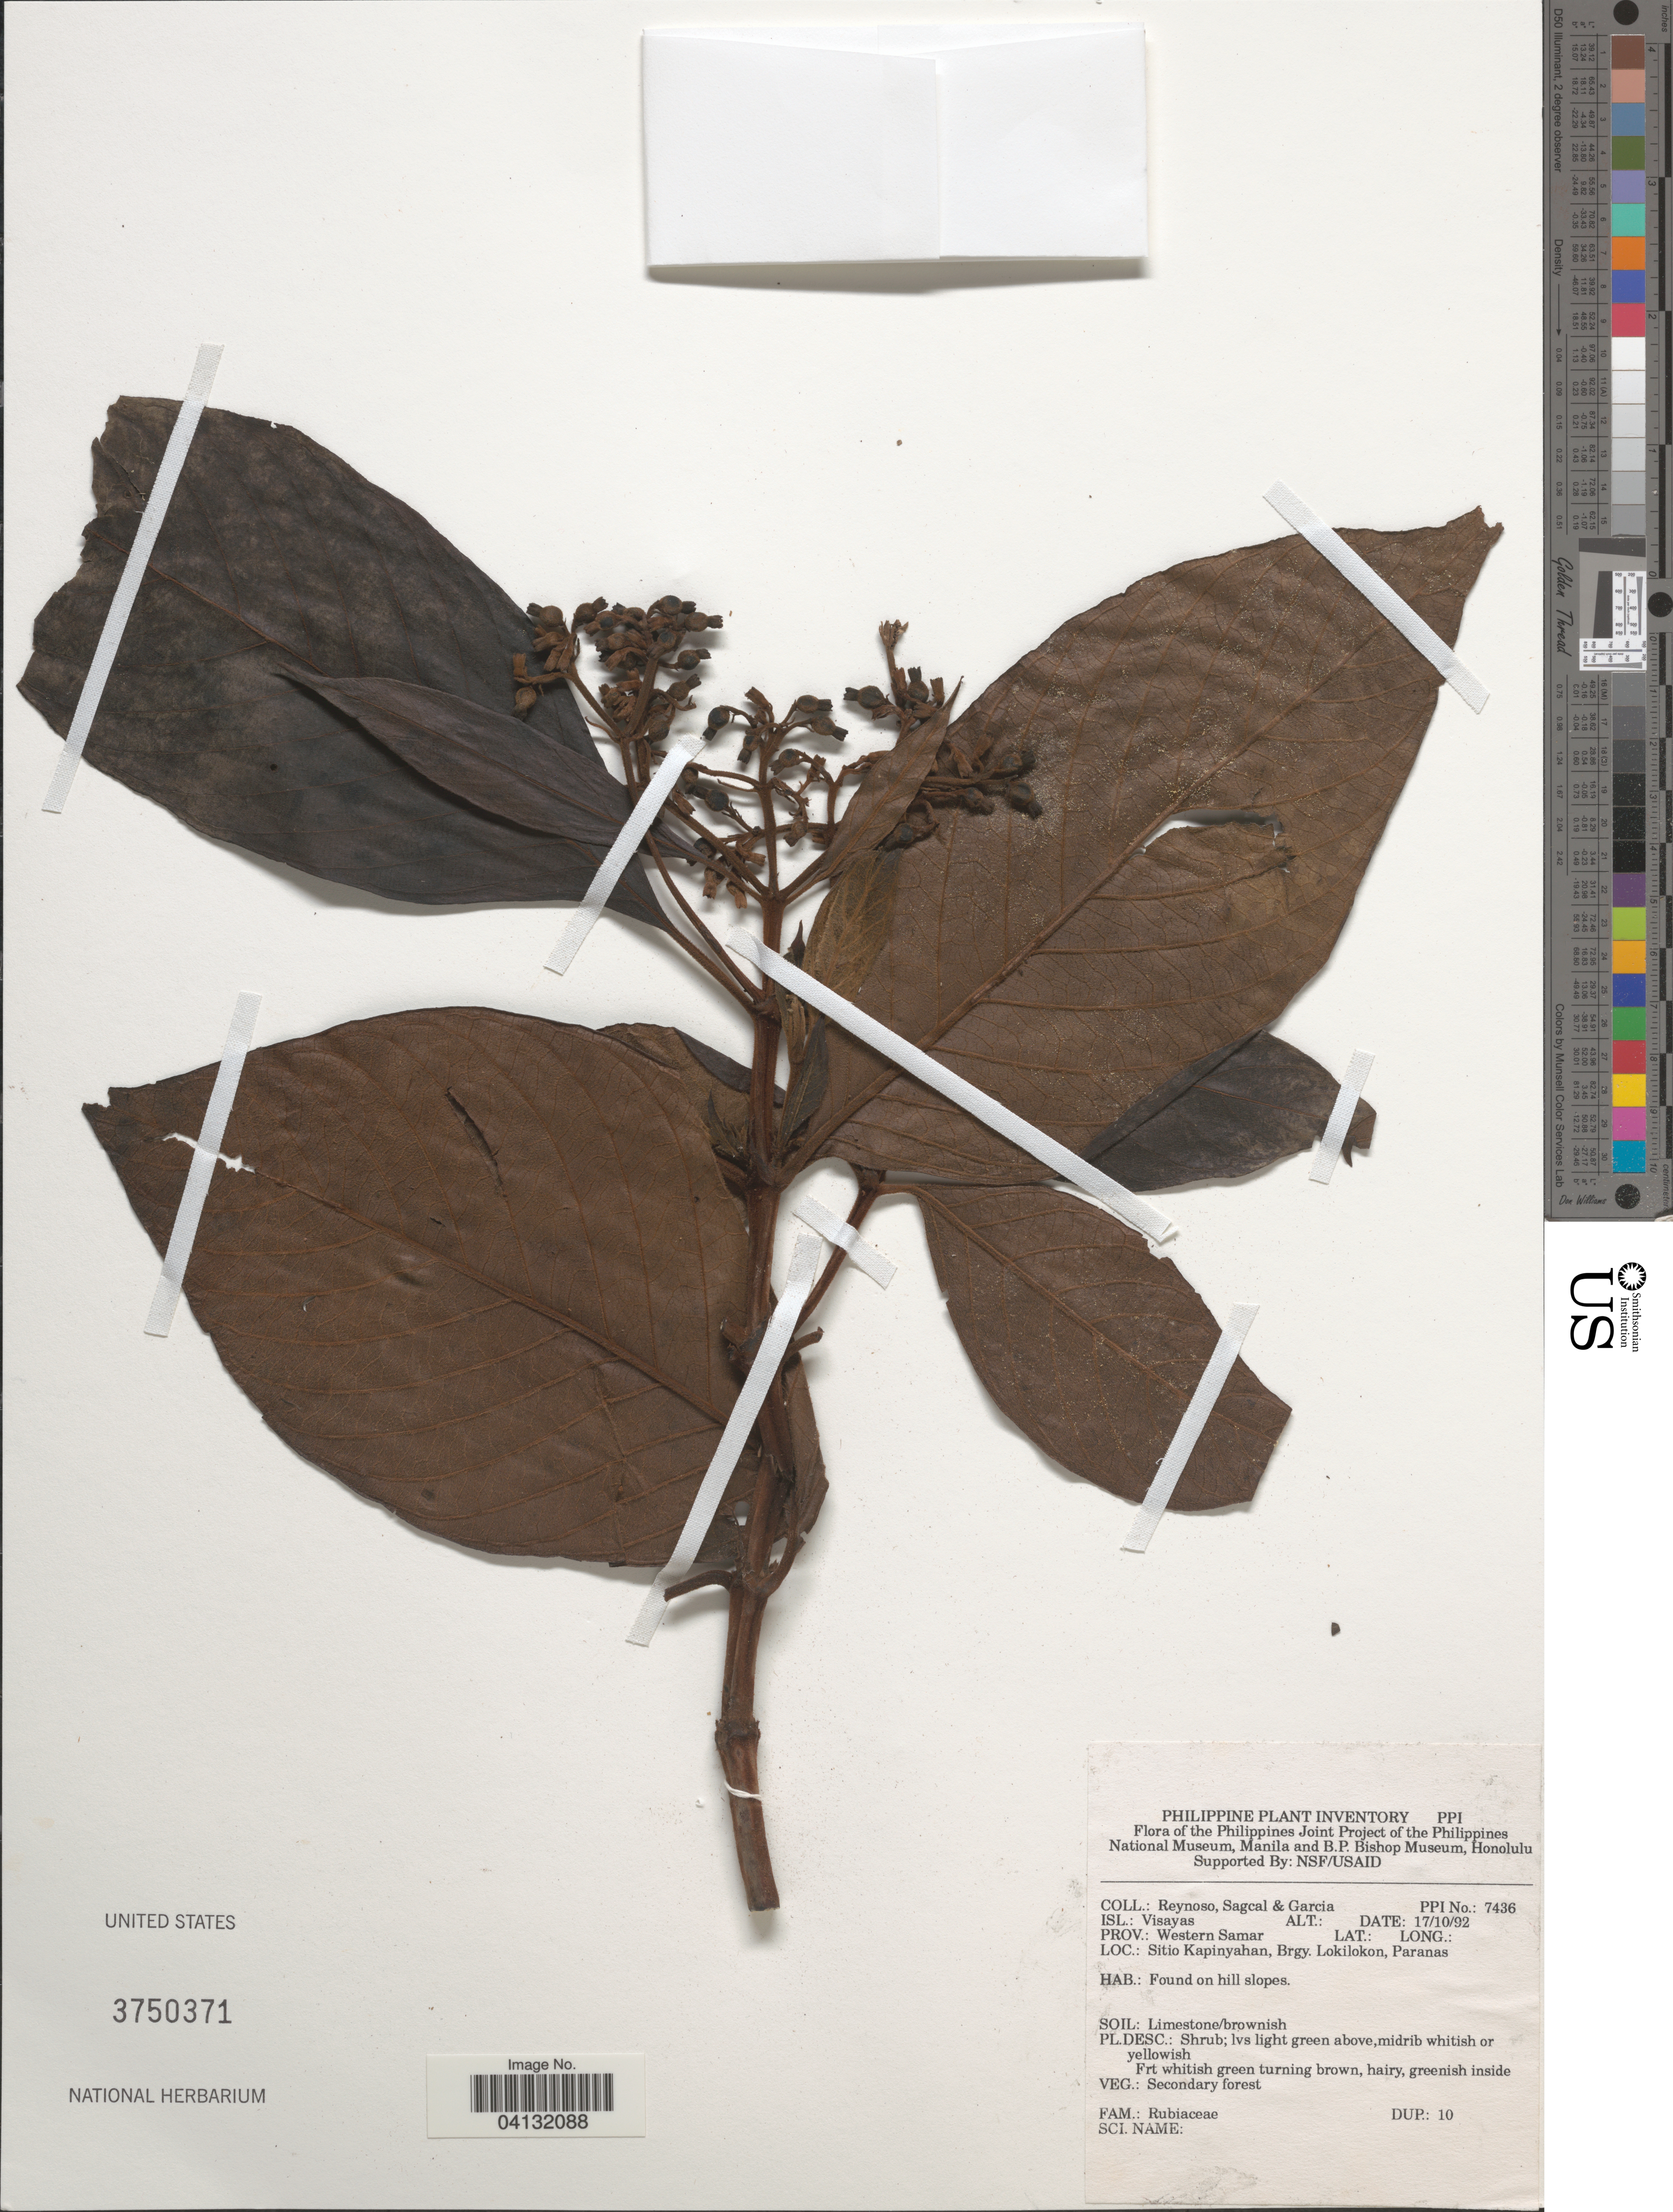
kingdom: Plantae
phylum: Tracheophyta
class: Magnoliopsida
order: Gentianales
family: Rubiaceae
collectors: E. Reynoso, E. Sagcal & H. Garcia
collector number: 7436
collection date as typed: Transcribed d/m/y: 17/10/92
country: Philippines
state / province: Eastern Visayas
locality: Isl.: Visayas. Prov.: Western Samar. Sitio Kapinyahan, Brgy. Lokilokon, Paranas.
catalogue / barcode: US 3750371